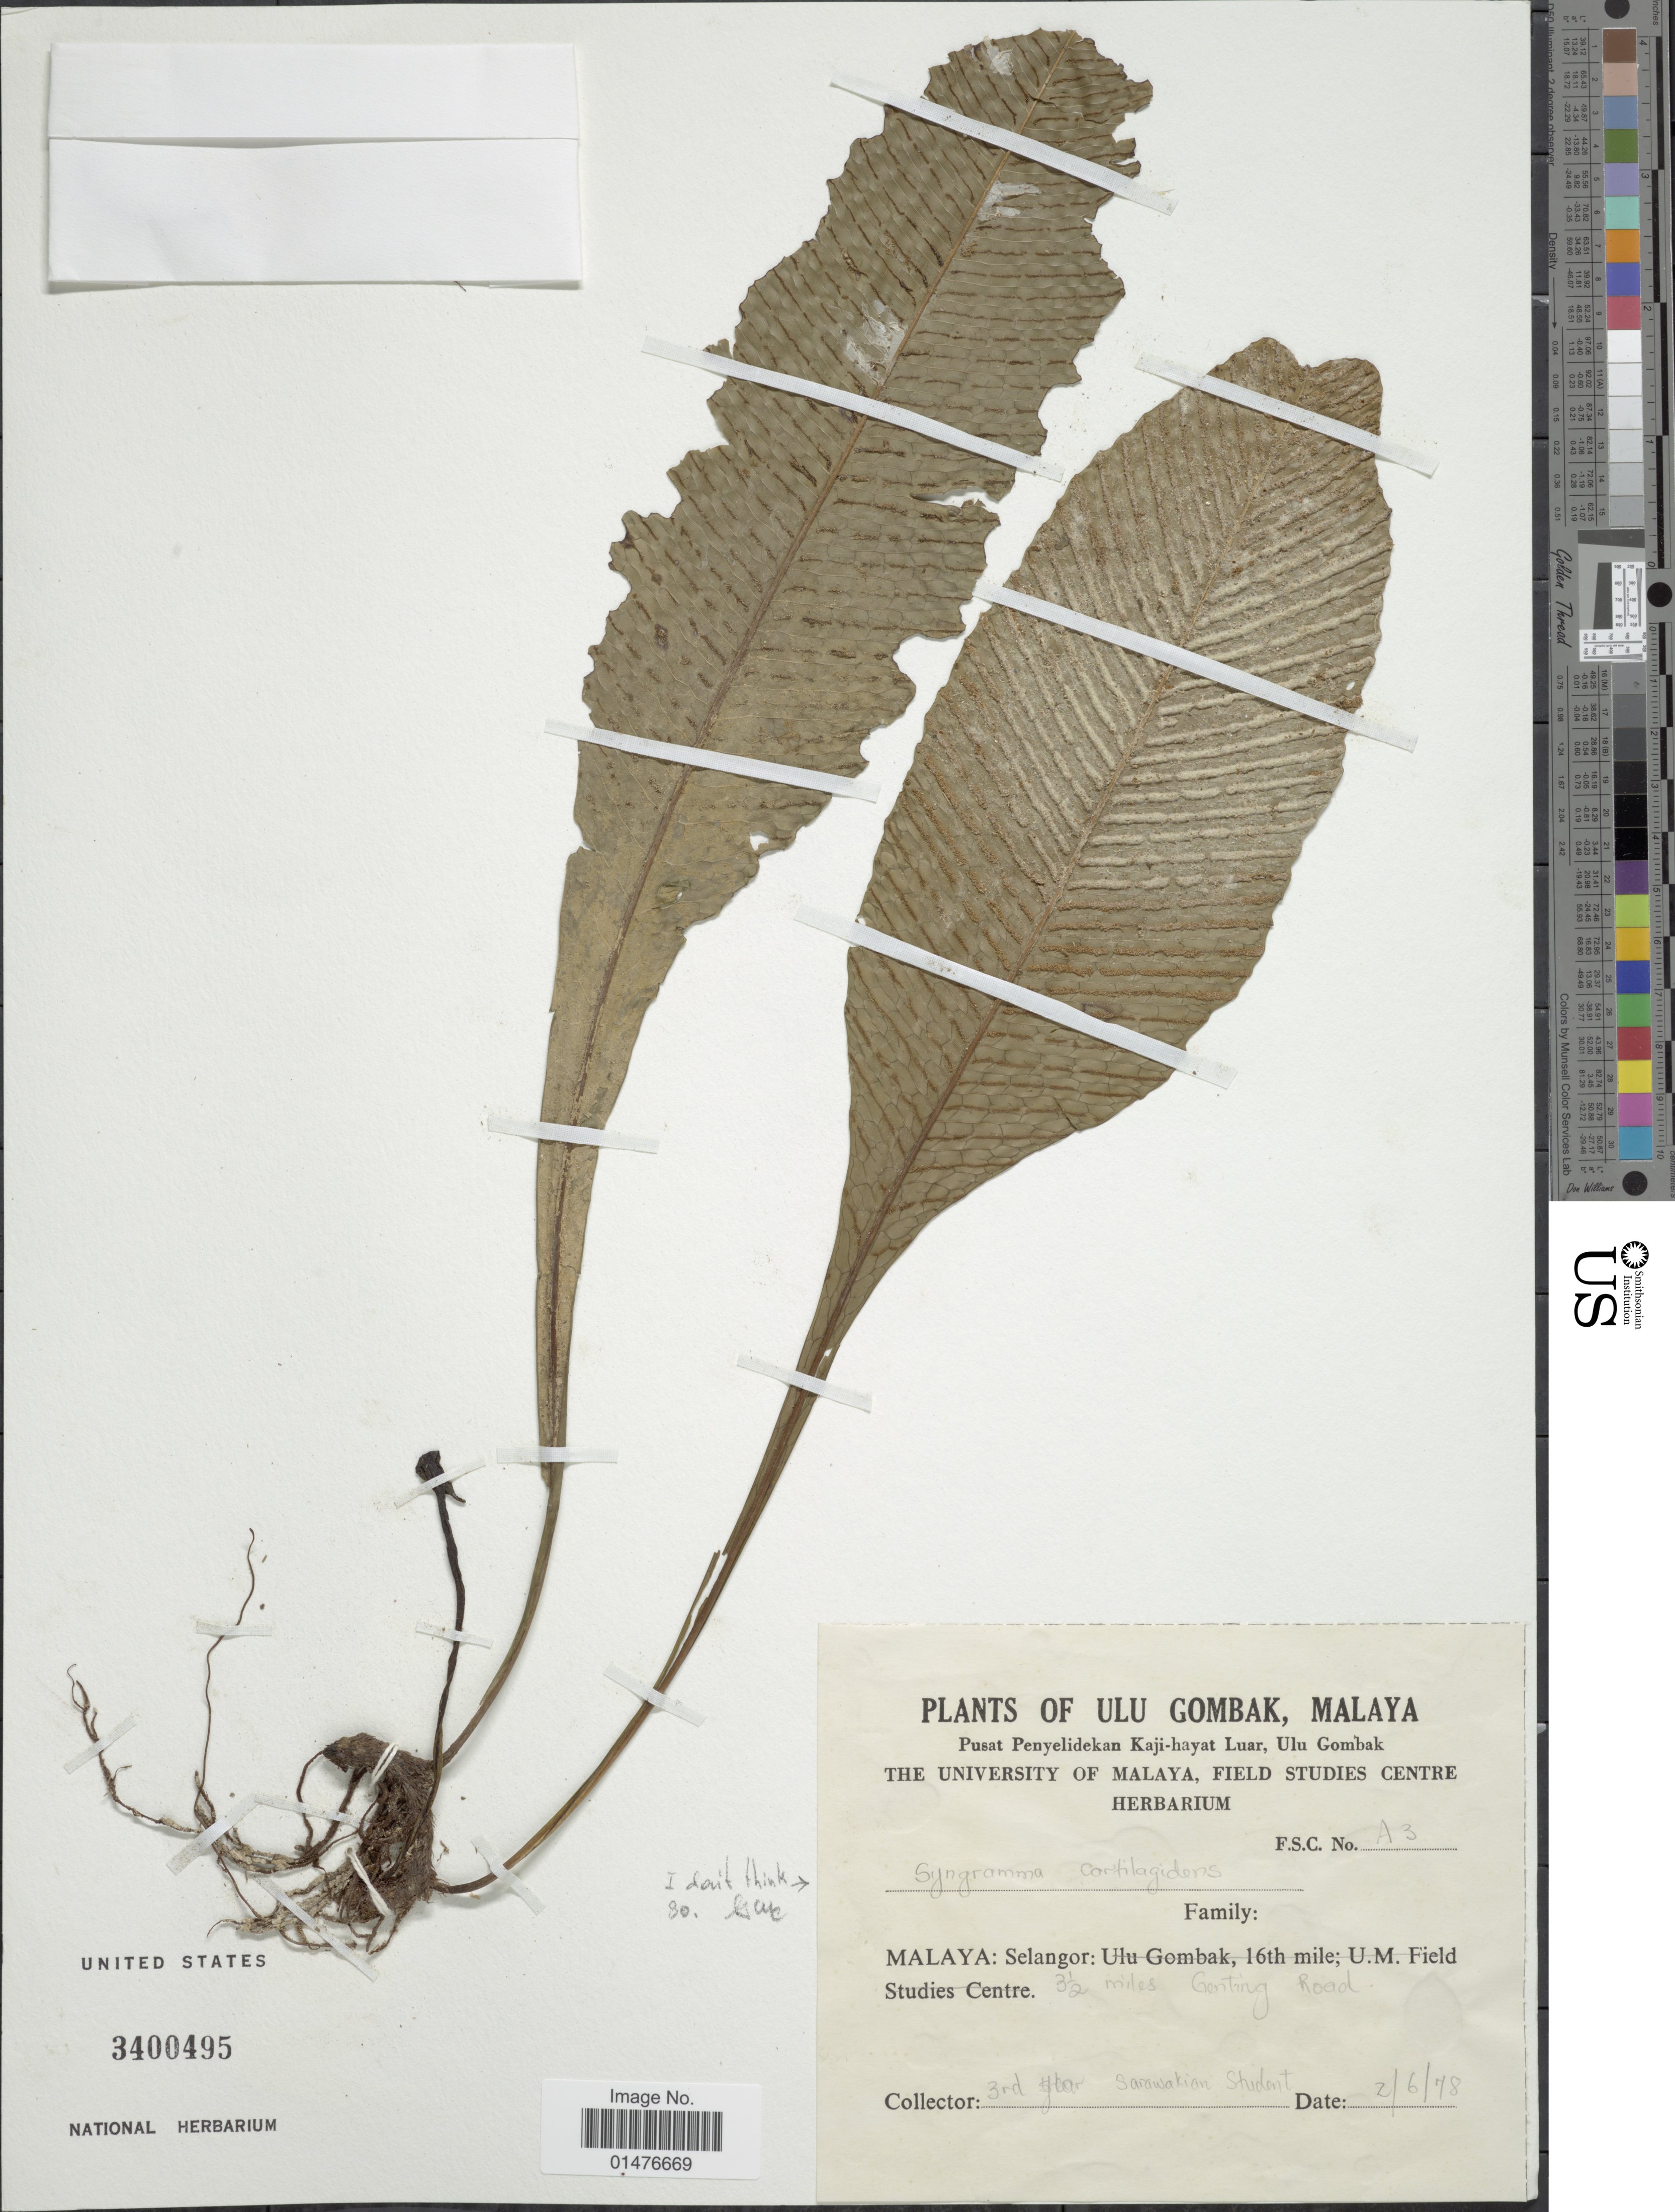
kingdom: Plantae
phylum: Tracheophyta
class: Polypodiopsida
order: Polypodiales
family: Pteridaceae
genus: Syngramma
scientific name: Syngramma sp.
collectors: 3rd year Sarawakian Student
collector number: A3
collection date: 1978-06-02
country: Malaysia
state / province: Selangor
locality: Ulu Gombak, Malaya: Selangor: 3.5 miles Gonting Road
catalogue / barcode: US 3400495